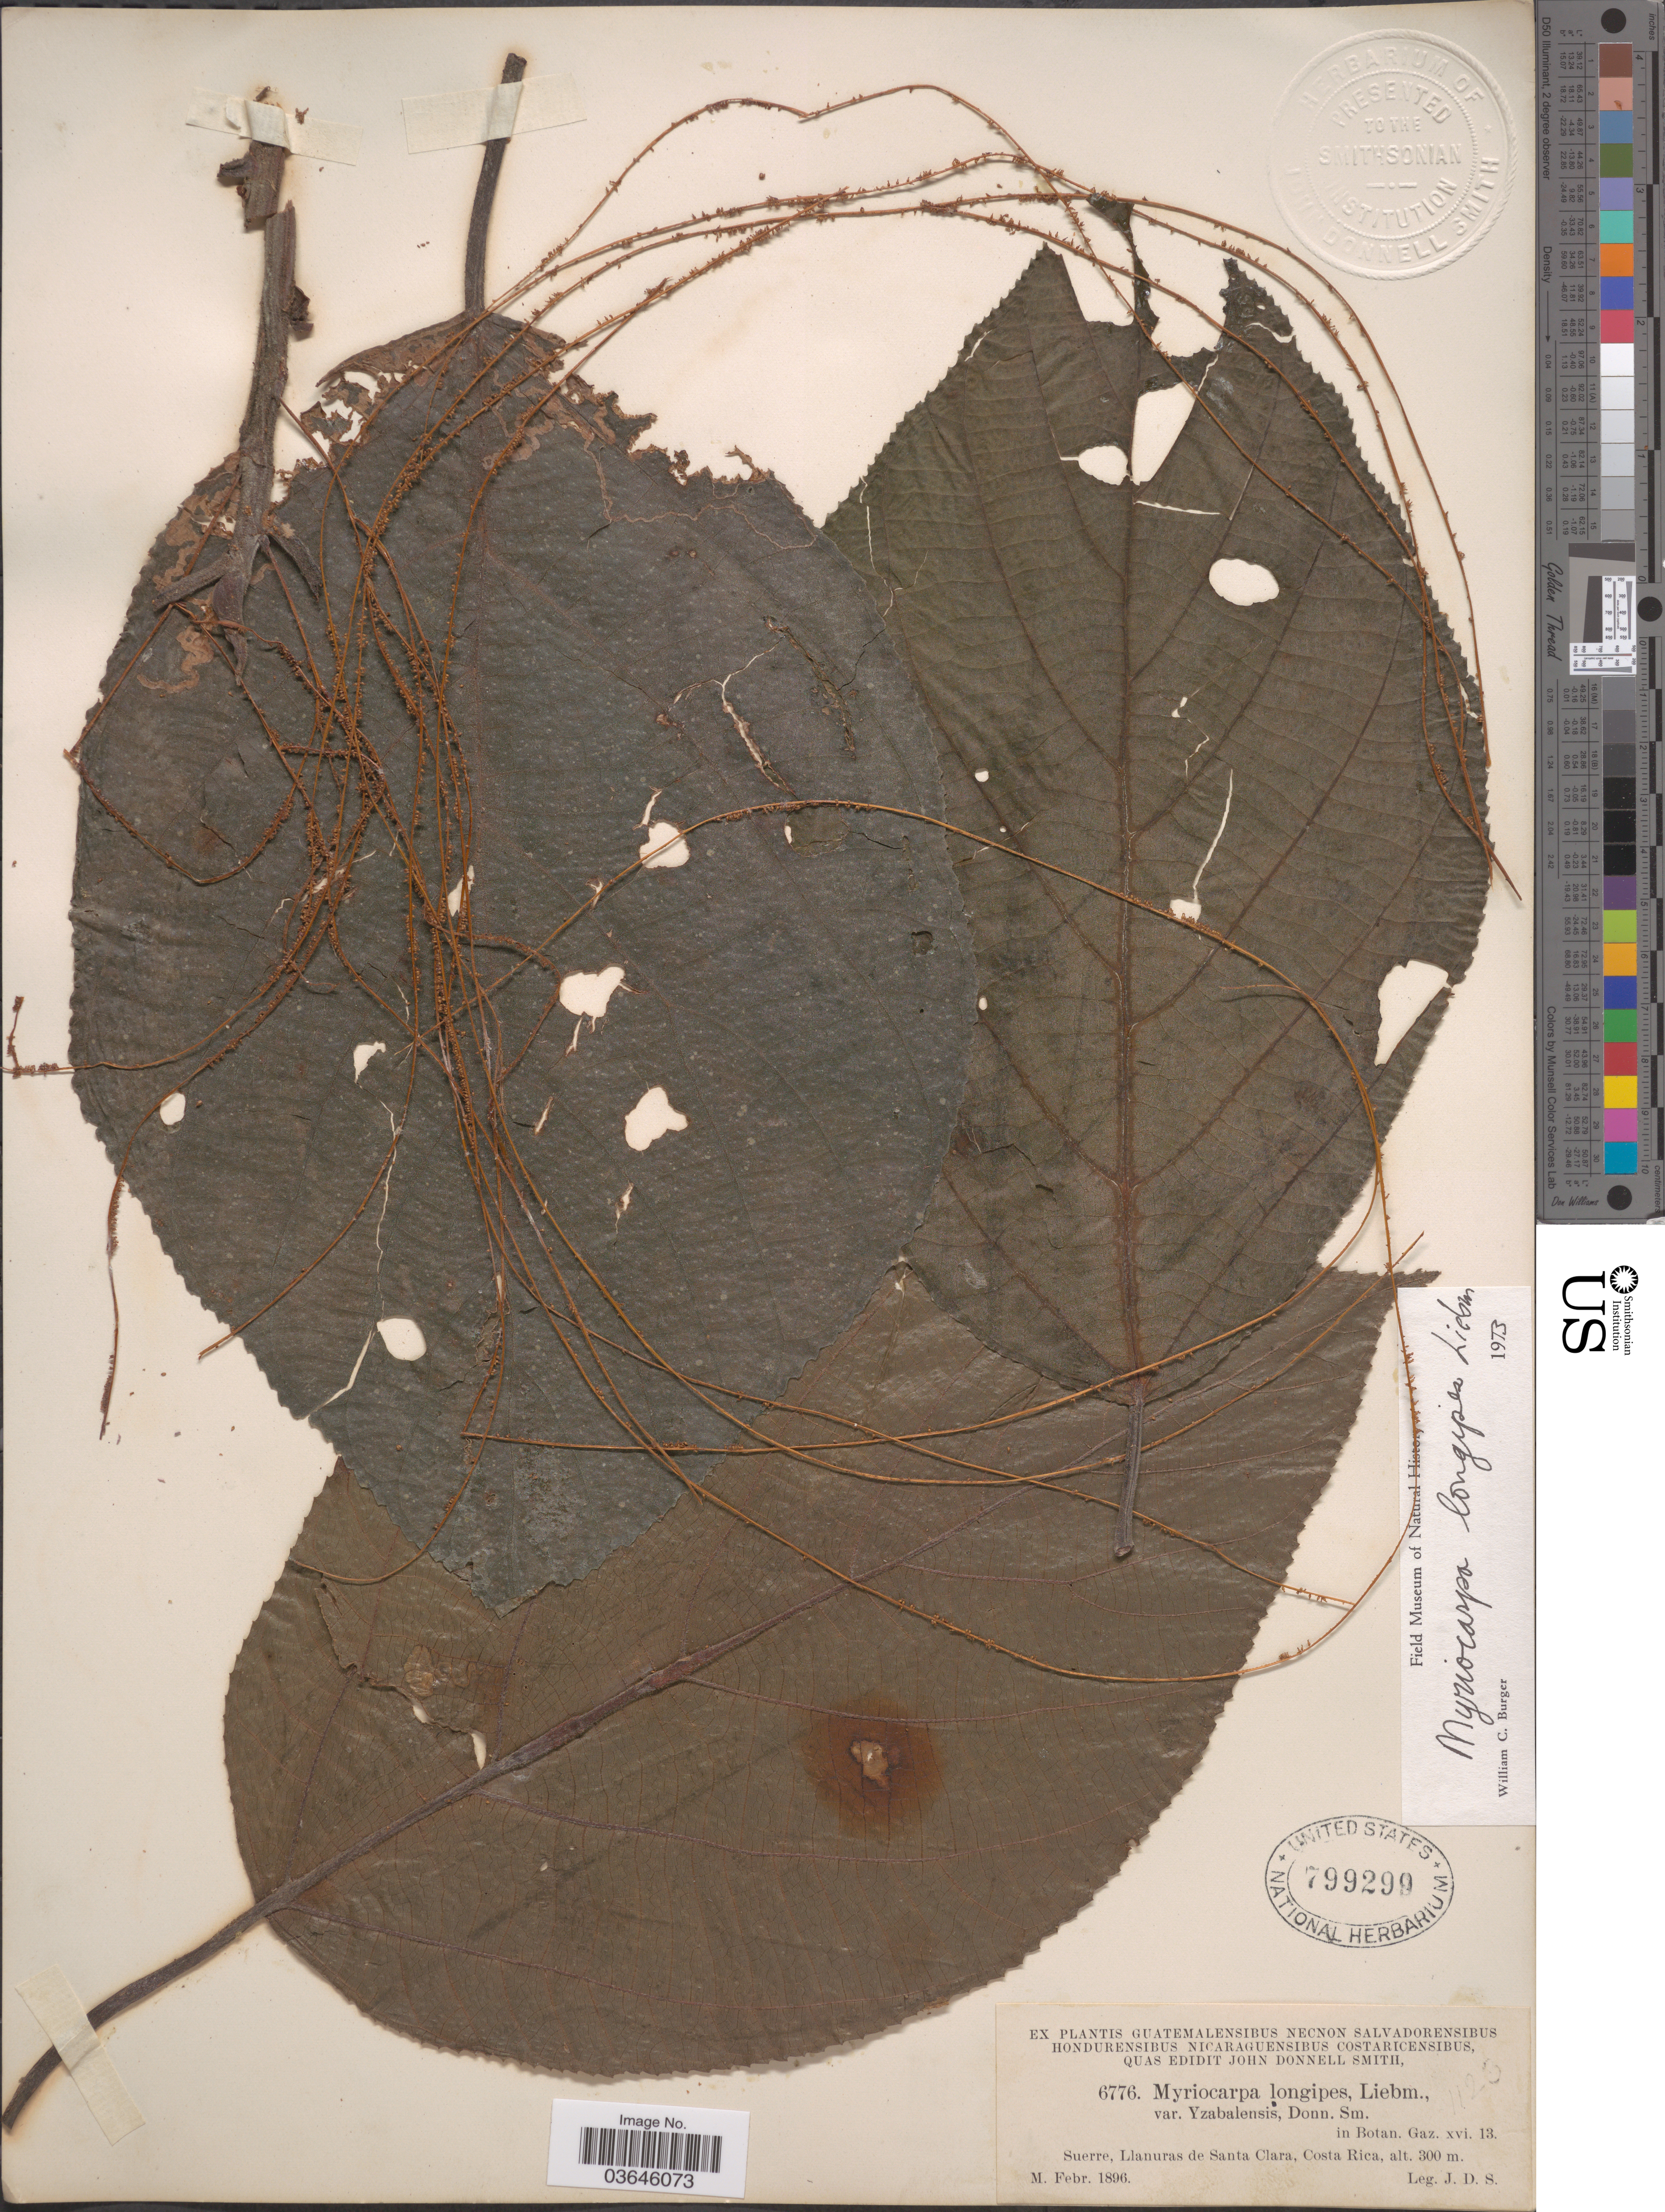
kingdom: Plantae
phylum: Tracheophyta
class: Magnoliopsida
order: Rosales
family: Urticaceae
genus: Myriocarpa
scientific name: Myriocarpa longipes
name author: Liebm.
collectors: J. Donnell Smith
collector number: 6776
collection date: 1896-02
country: Costa Rica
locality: Suerre, Llanuras de Sant Clara.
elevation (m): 300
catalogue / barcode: US 799299